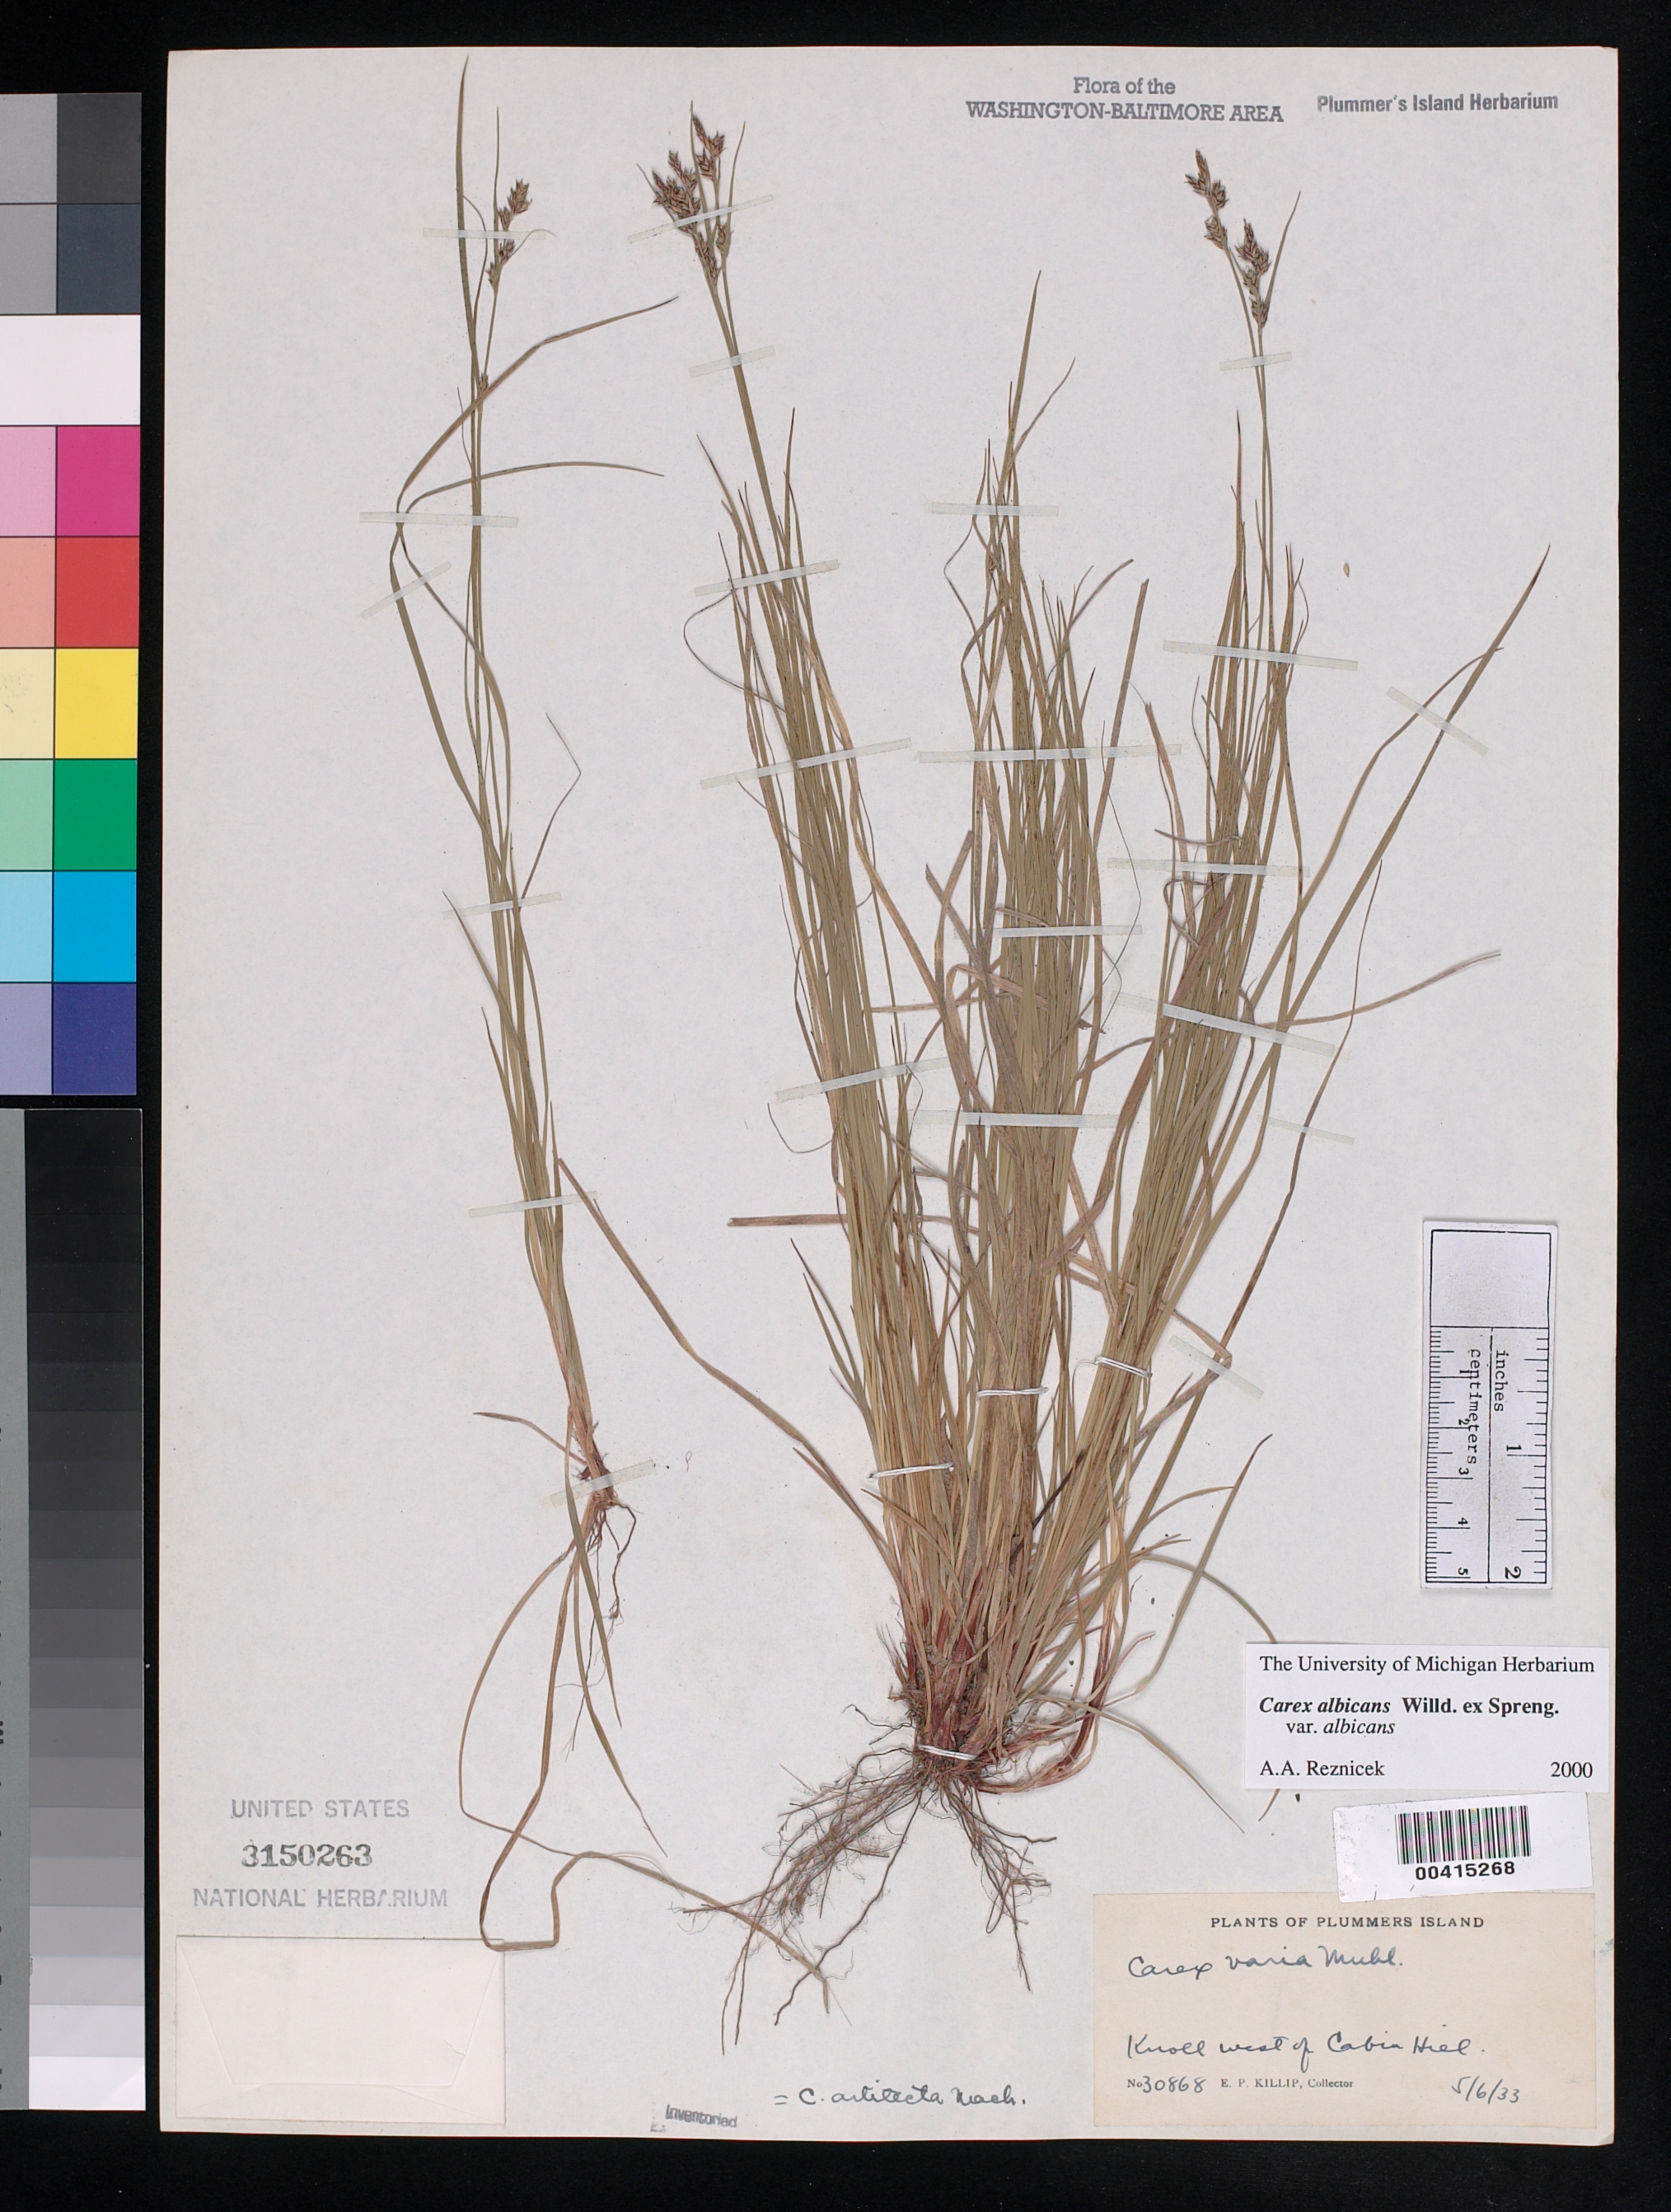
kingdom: Plantae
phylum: Tracheophyta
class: Liliopsida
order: Poales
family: Cyperaceae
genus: Carex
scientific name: Carex albicans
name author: Willd. ex Spreng.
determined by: Reznicek, A. A.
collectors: E. P. Killip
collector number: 30868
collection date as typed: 06 May 1933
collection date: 1933-05-06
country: United States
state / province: Maryland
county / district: Montgomery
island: Plummers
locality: Plummer's Island; knoll west of Cabin Hill Plummers Island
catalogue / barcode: US 3150263